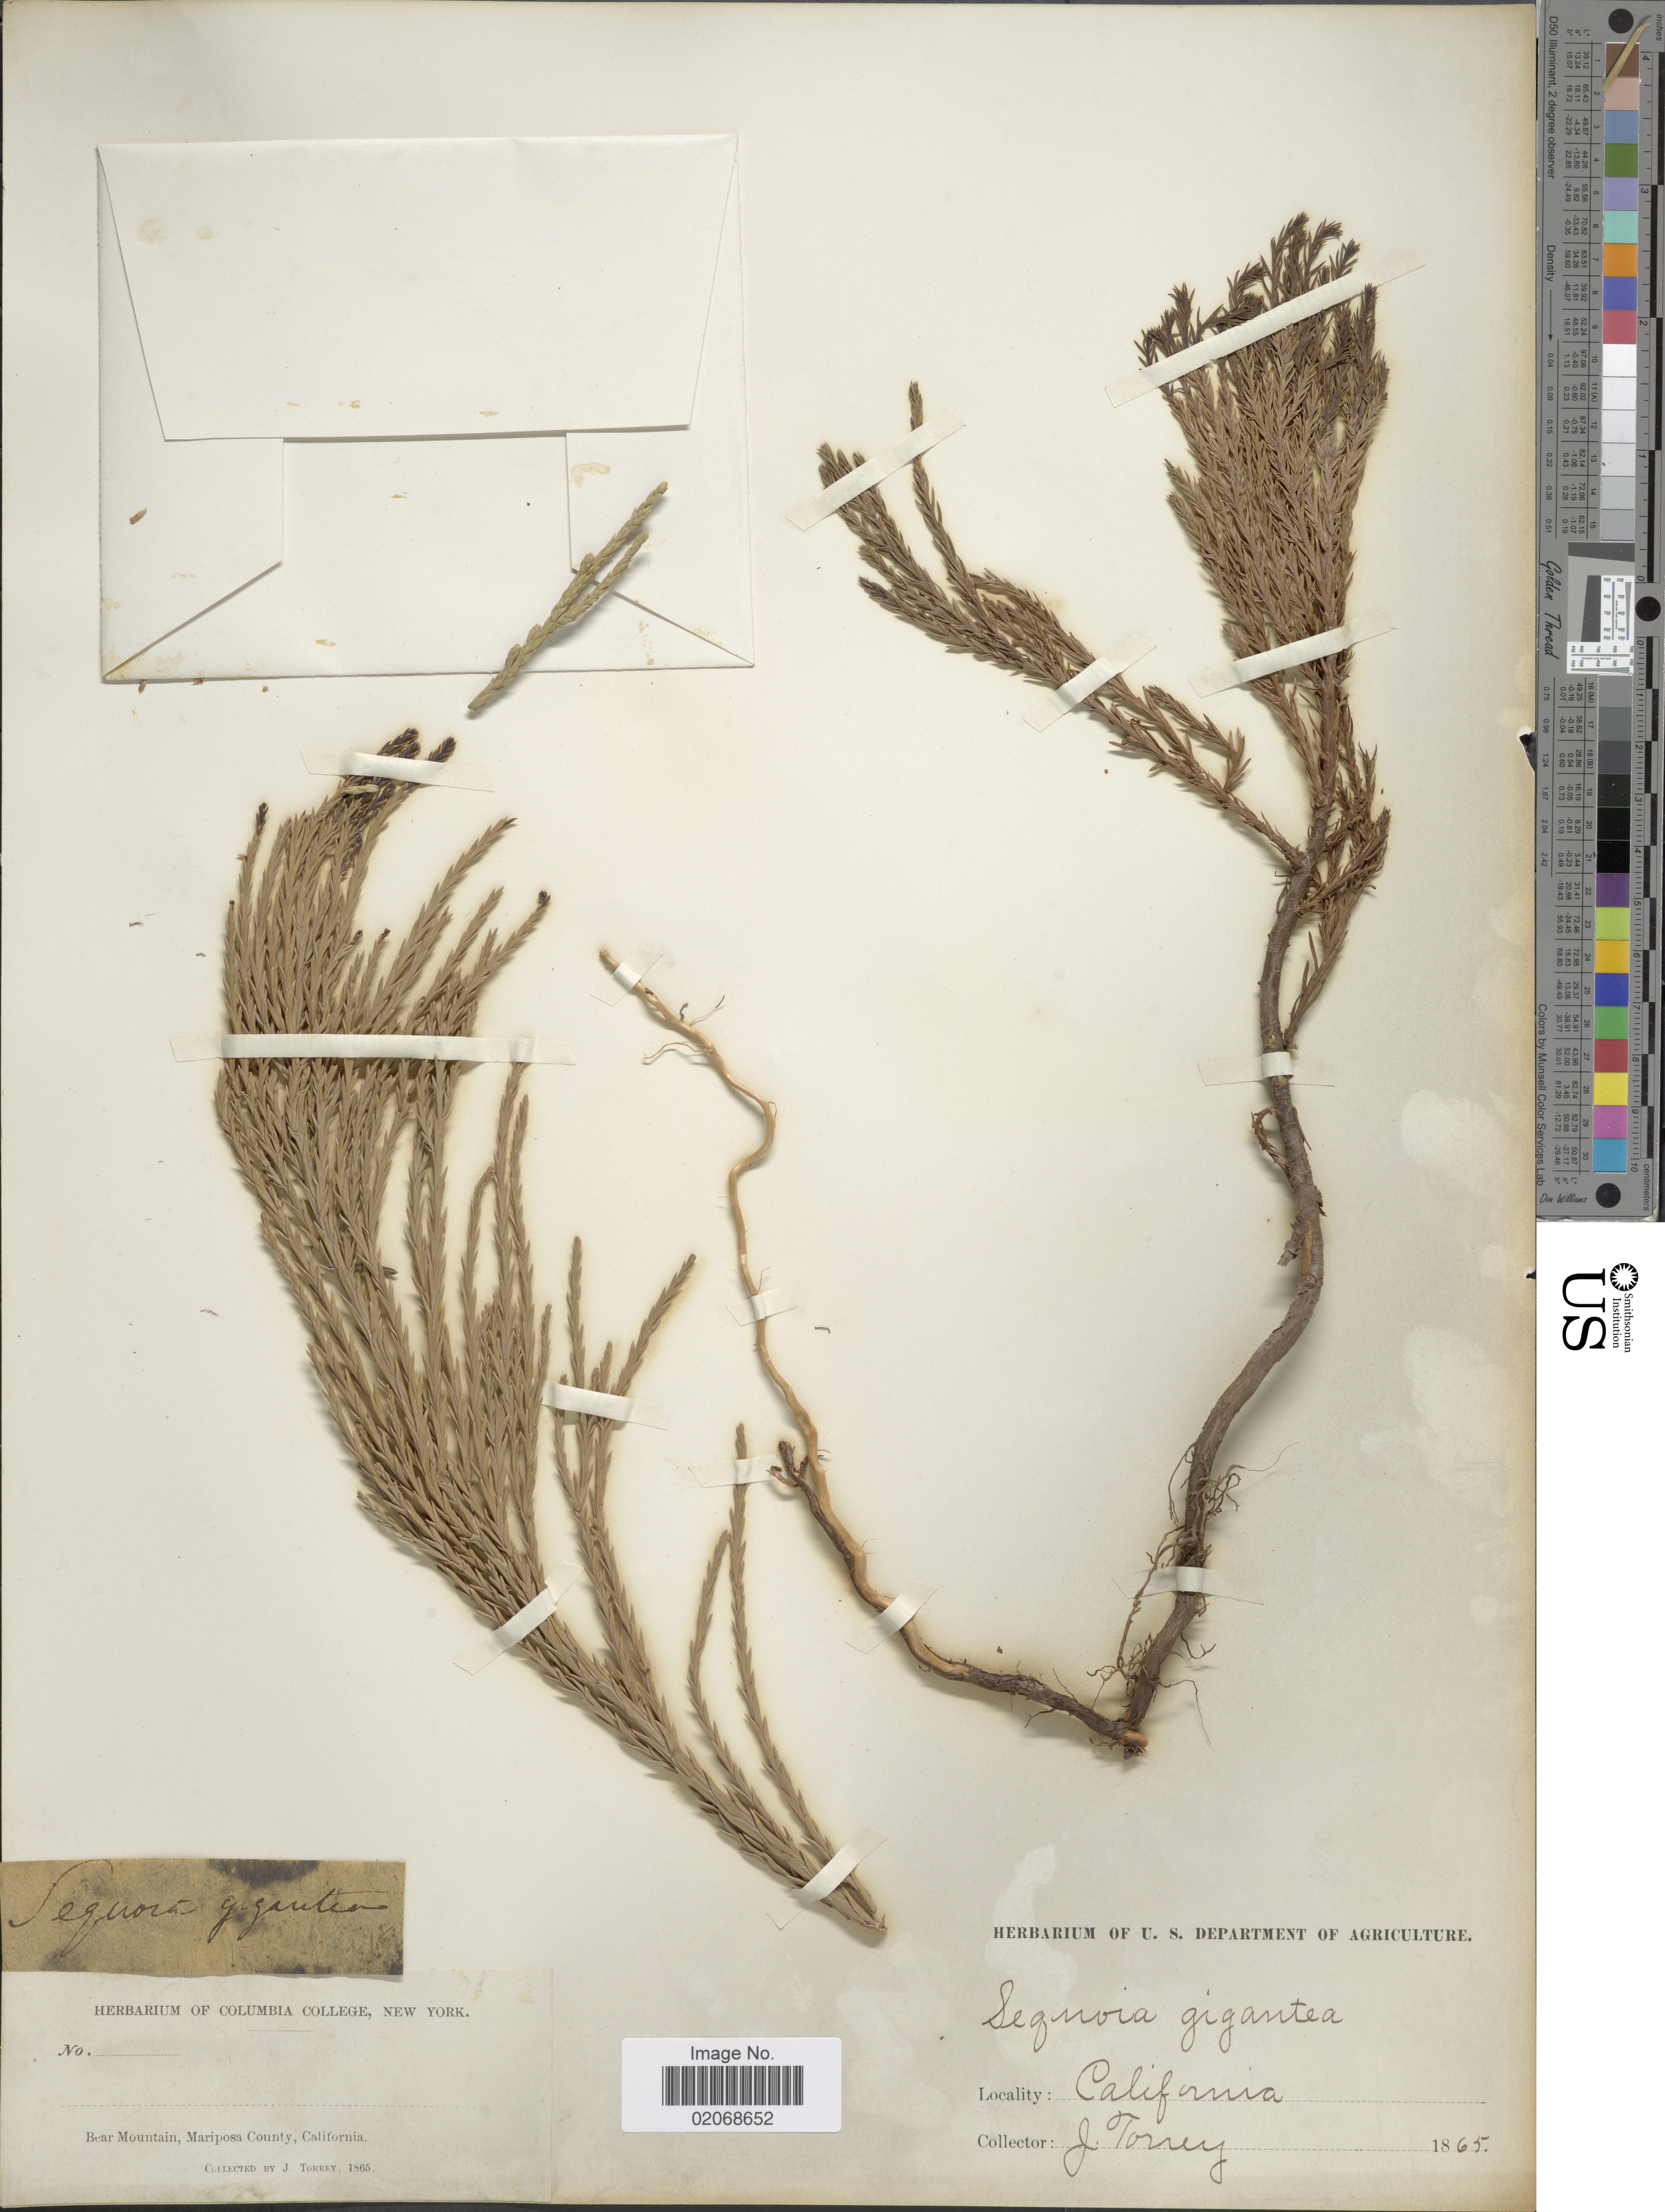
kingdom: Plantae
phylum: Tracheophyta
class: Pinopsida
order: Pinales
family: Cupressaceae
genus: Sequoia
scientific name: Sequoia gigantea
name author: (Lindl.) Decne.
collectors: J. Torrey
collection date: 1865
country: United States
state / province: California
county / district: Mariposa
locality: Bear Mountain, Mariposa County